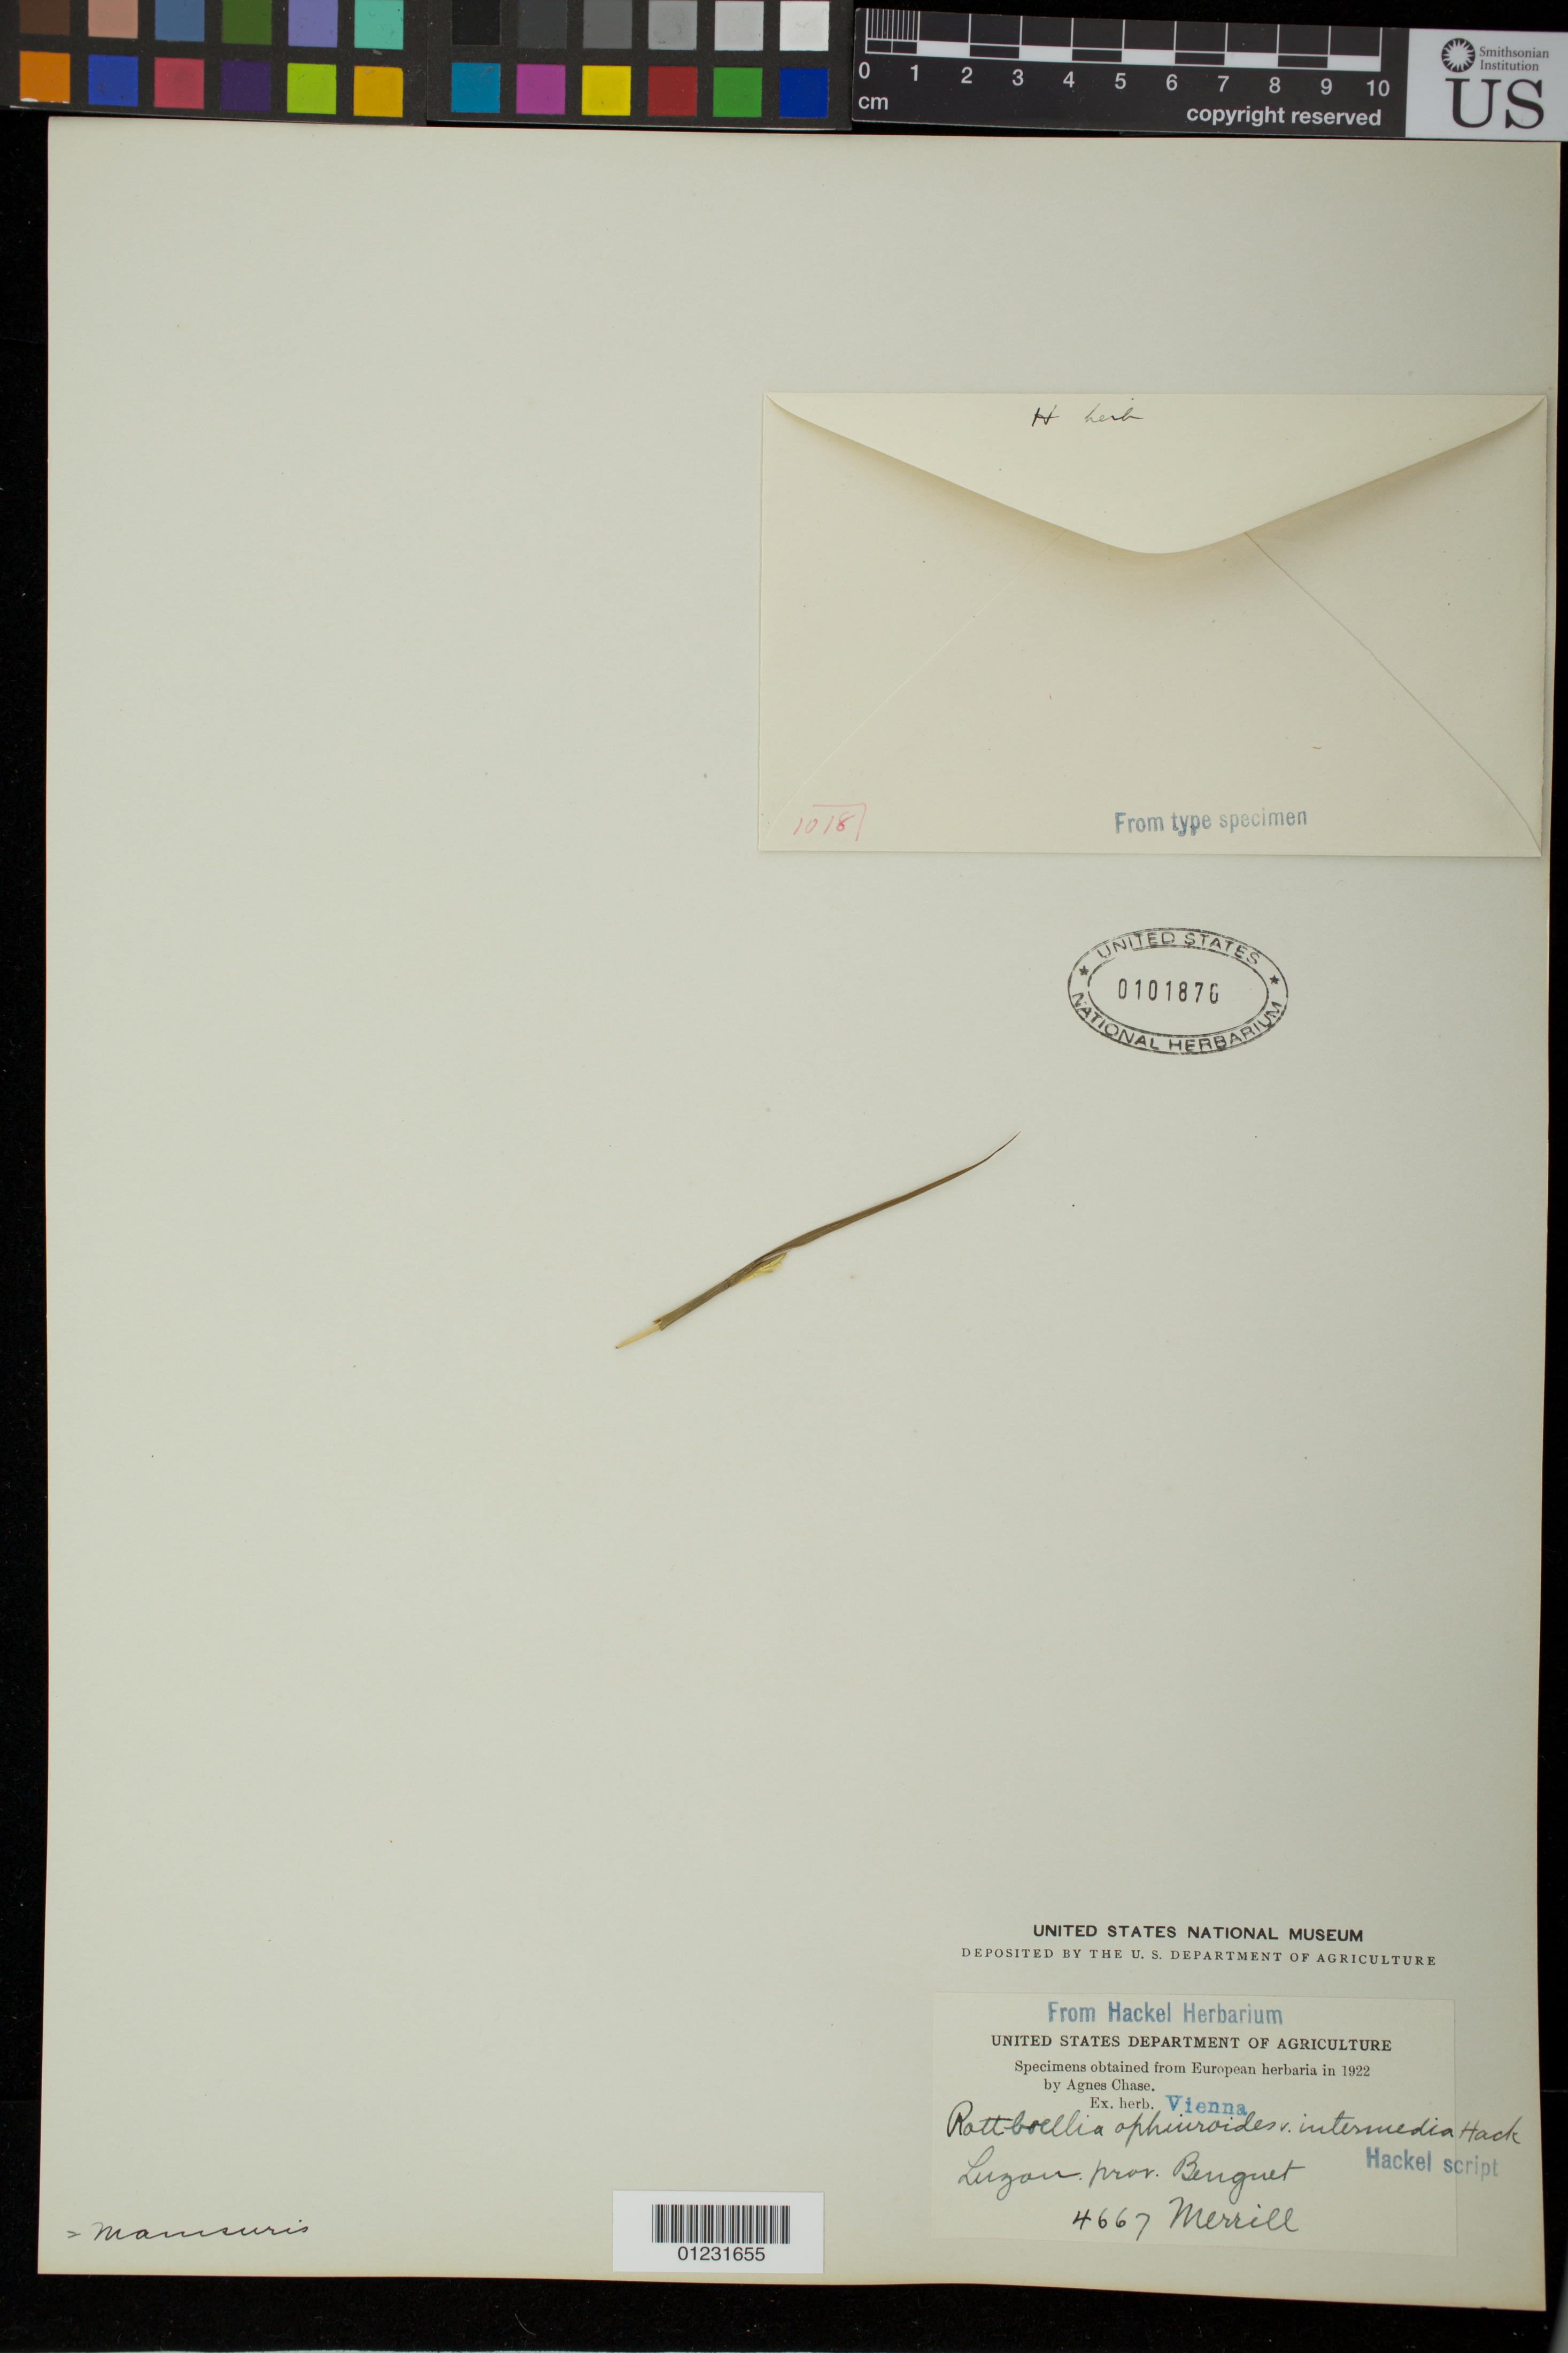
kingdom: Plantae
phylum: Tracheophyta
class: Liliopsida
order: Poales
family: Poaceae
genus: Rottboellia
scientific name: Rottboellia ophiuroides var. intermedia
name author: Hack.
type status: Type Collection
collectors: E. D. Merrill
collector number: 4667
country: Philippines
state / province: Cordillera (Administrative Region)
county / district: Benguet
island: Luzon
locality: Luzon, prov. Benguet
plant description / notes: Fragmentary material of type specimen ex herb. Vienna.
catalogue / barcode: US 101876